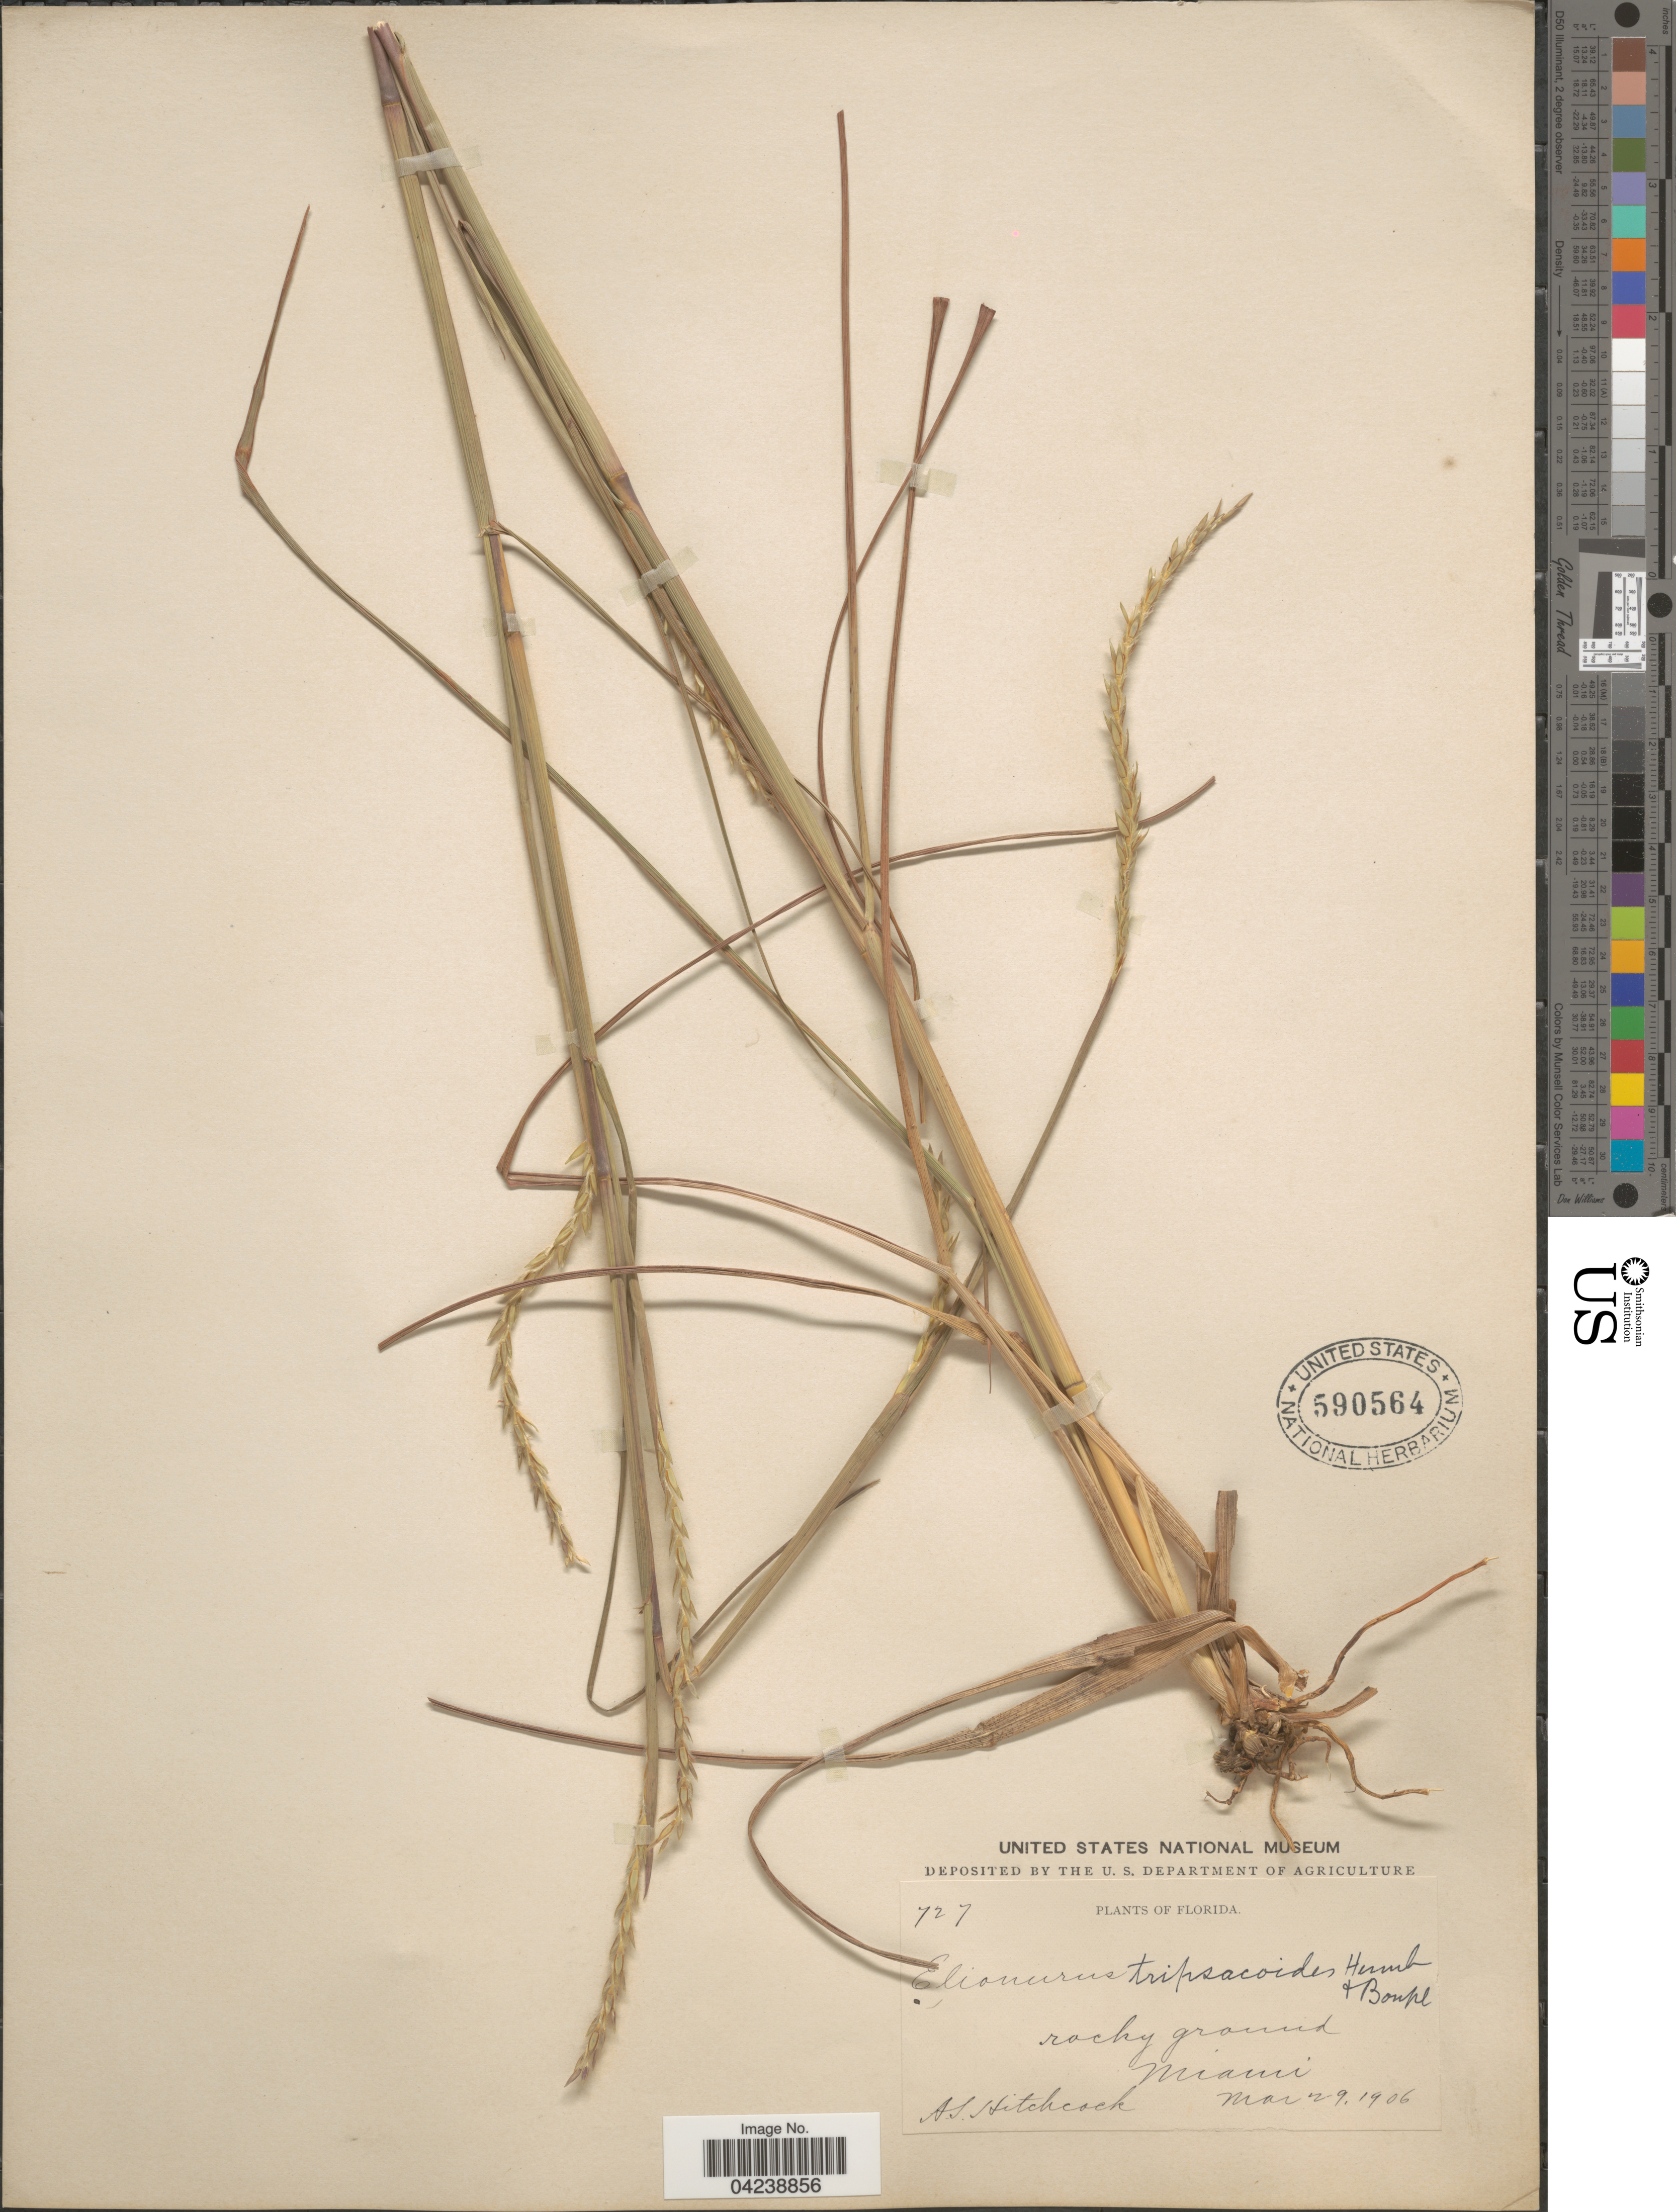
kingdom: Plantae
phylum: Tracheophyta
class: Liliopsida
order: Poales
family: Poaceae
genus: Elionurus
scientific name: Elionurus tripsacoides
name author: Humb. & Bonpl. ex Willd.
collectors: A. S. Hitchcock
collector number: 727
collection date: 1906-03-29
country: United States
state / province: Florida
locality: Miami.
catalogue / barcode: US 590564